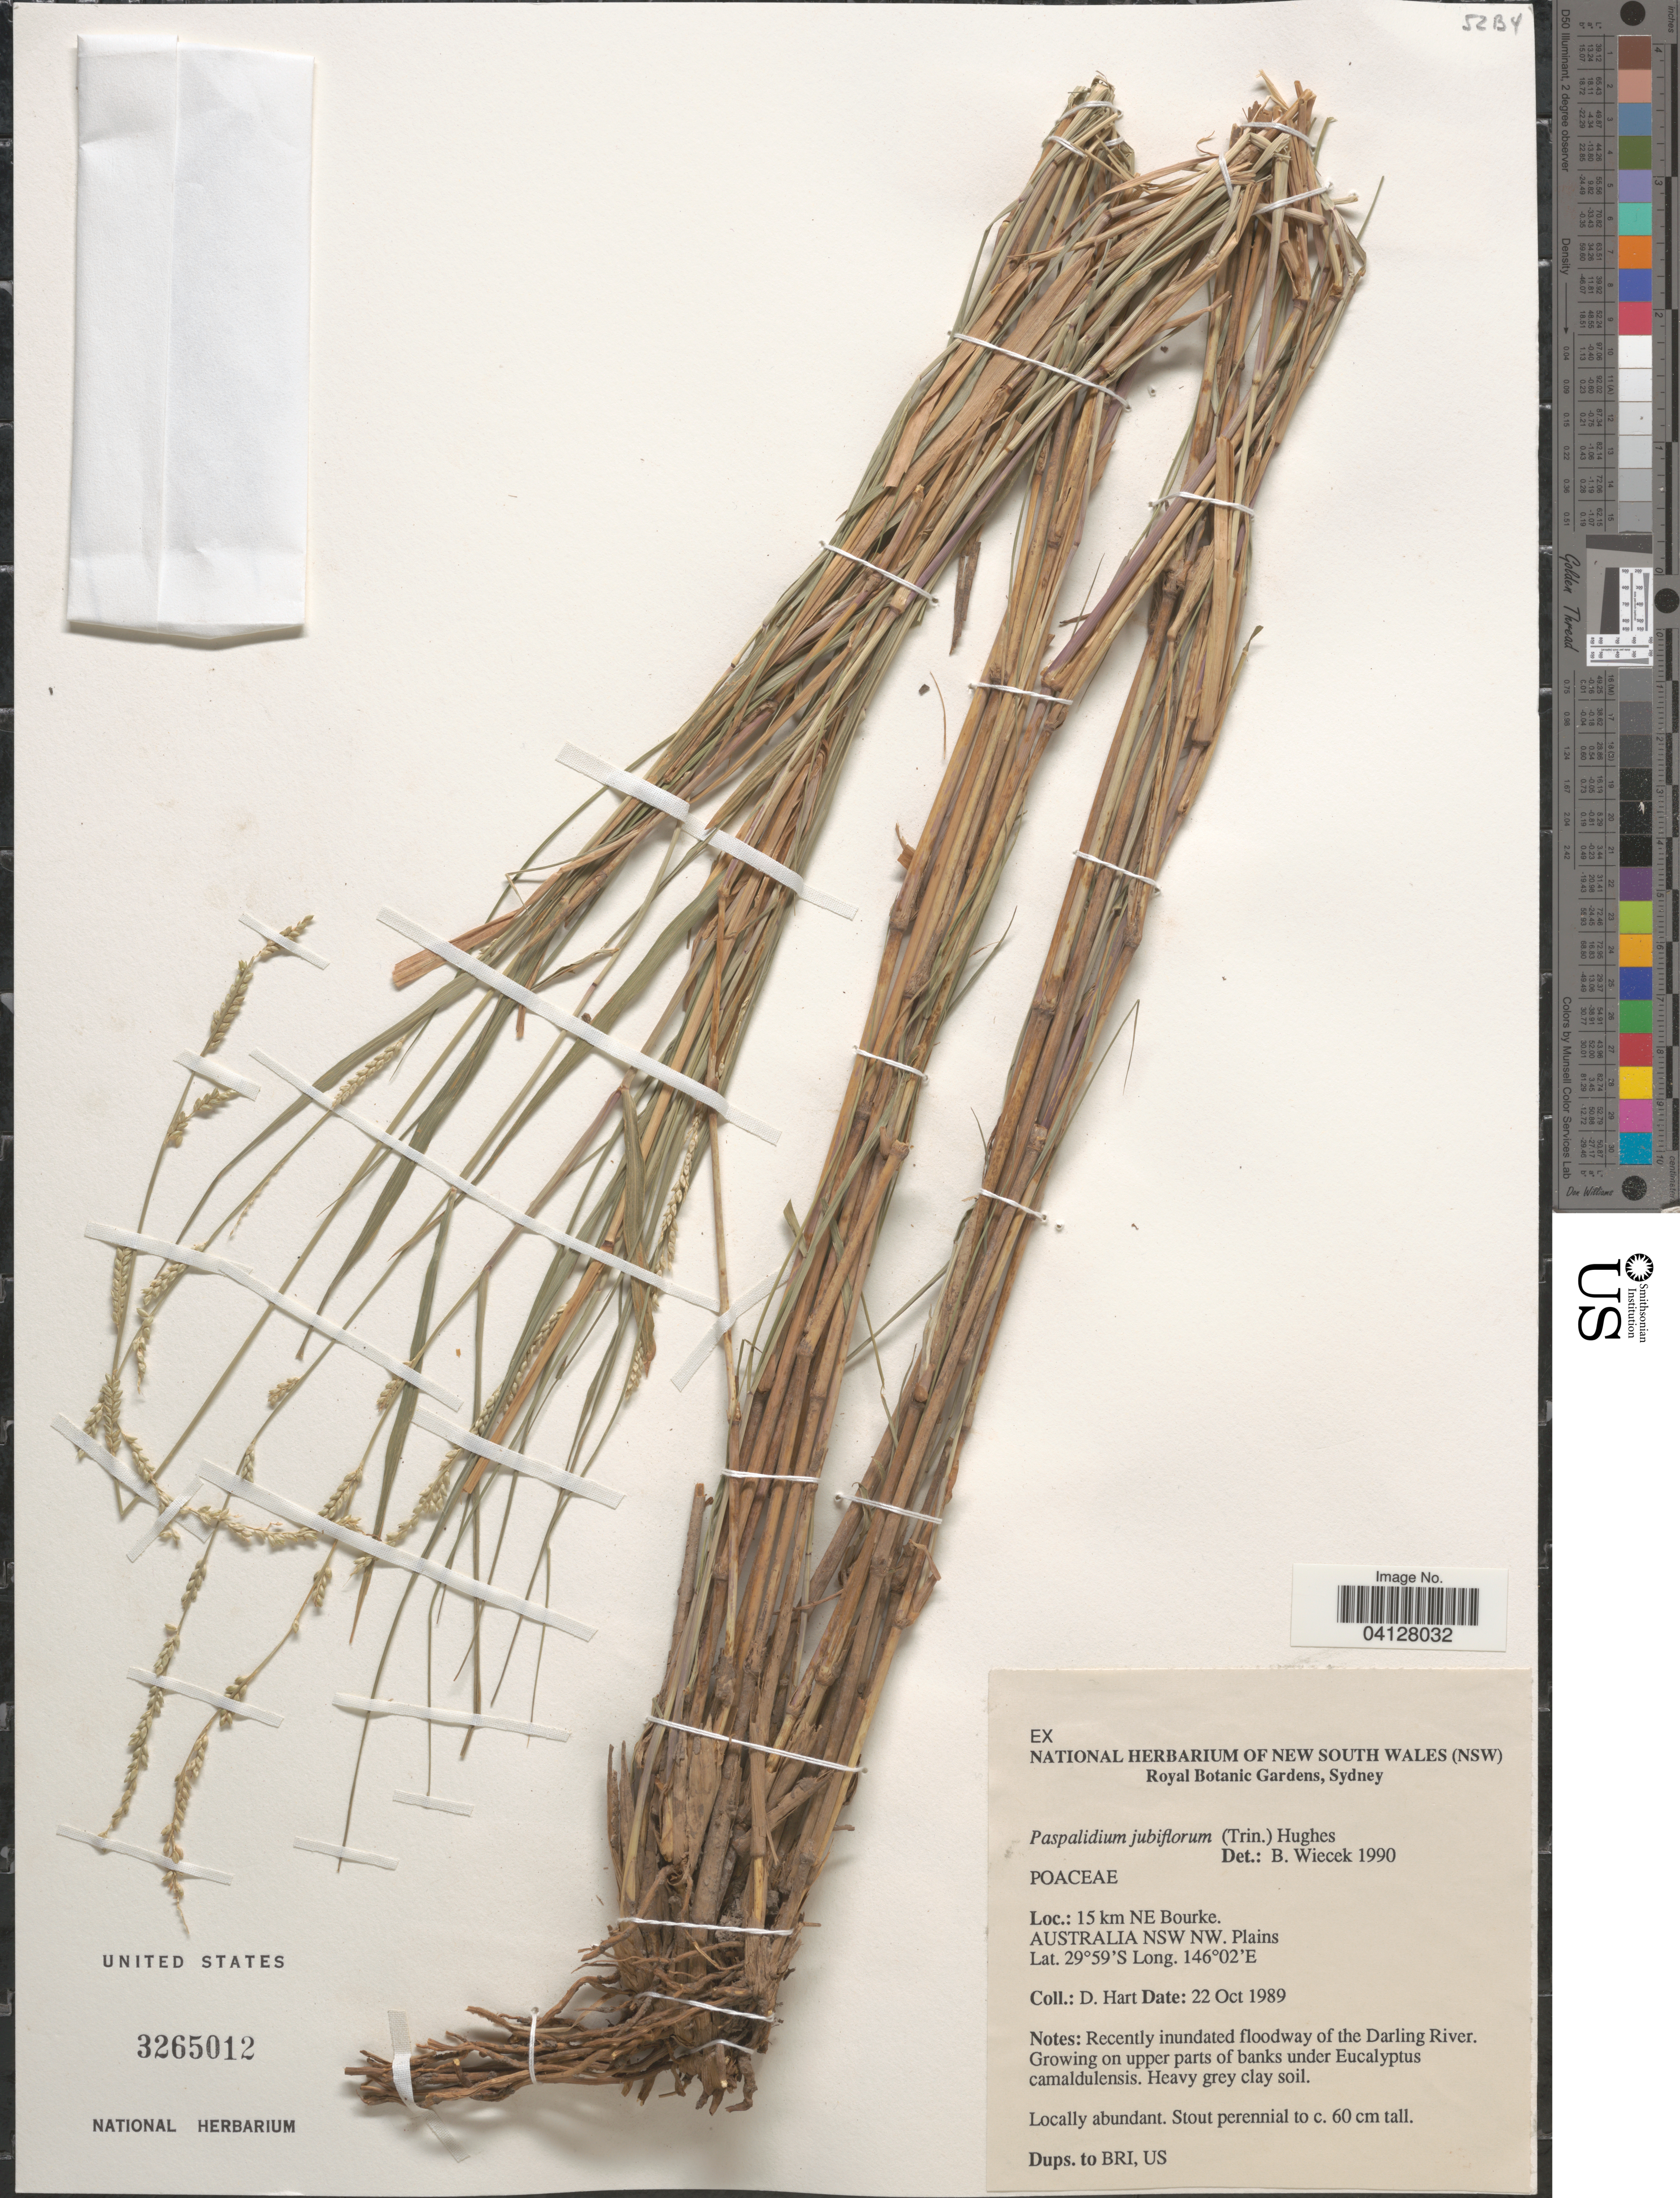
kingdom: Plantae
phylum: Tracheophyta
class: Liliopsida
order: Poales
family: Poaceae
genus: Paspalidium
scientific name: Paspalidium jubiflorum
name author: (Trin.) C.E. Hughes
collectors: D. Hart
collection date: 1989-10-22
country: Australia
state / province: New South Wales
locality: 15 km NE Bourke. NSW NW. Plains. Recently inundated floodway of the Darling River.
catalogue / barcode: US 3265012